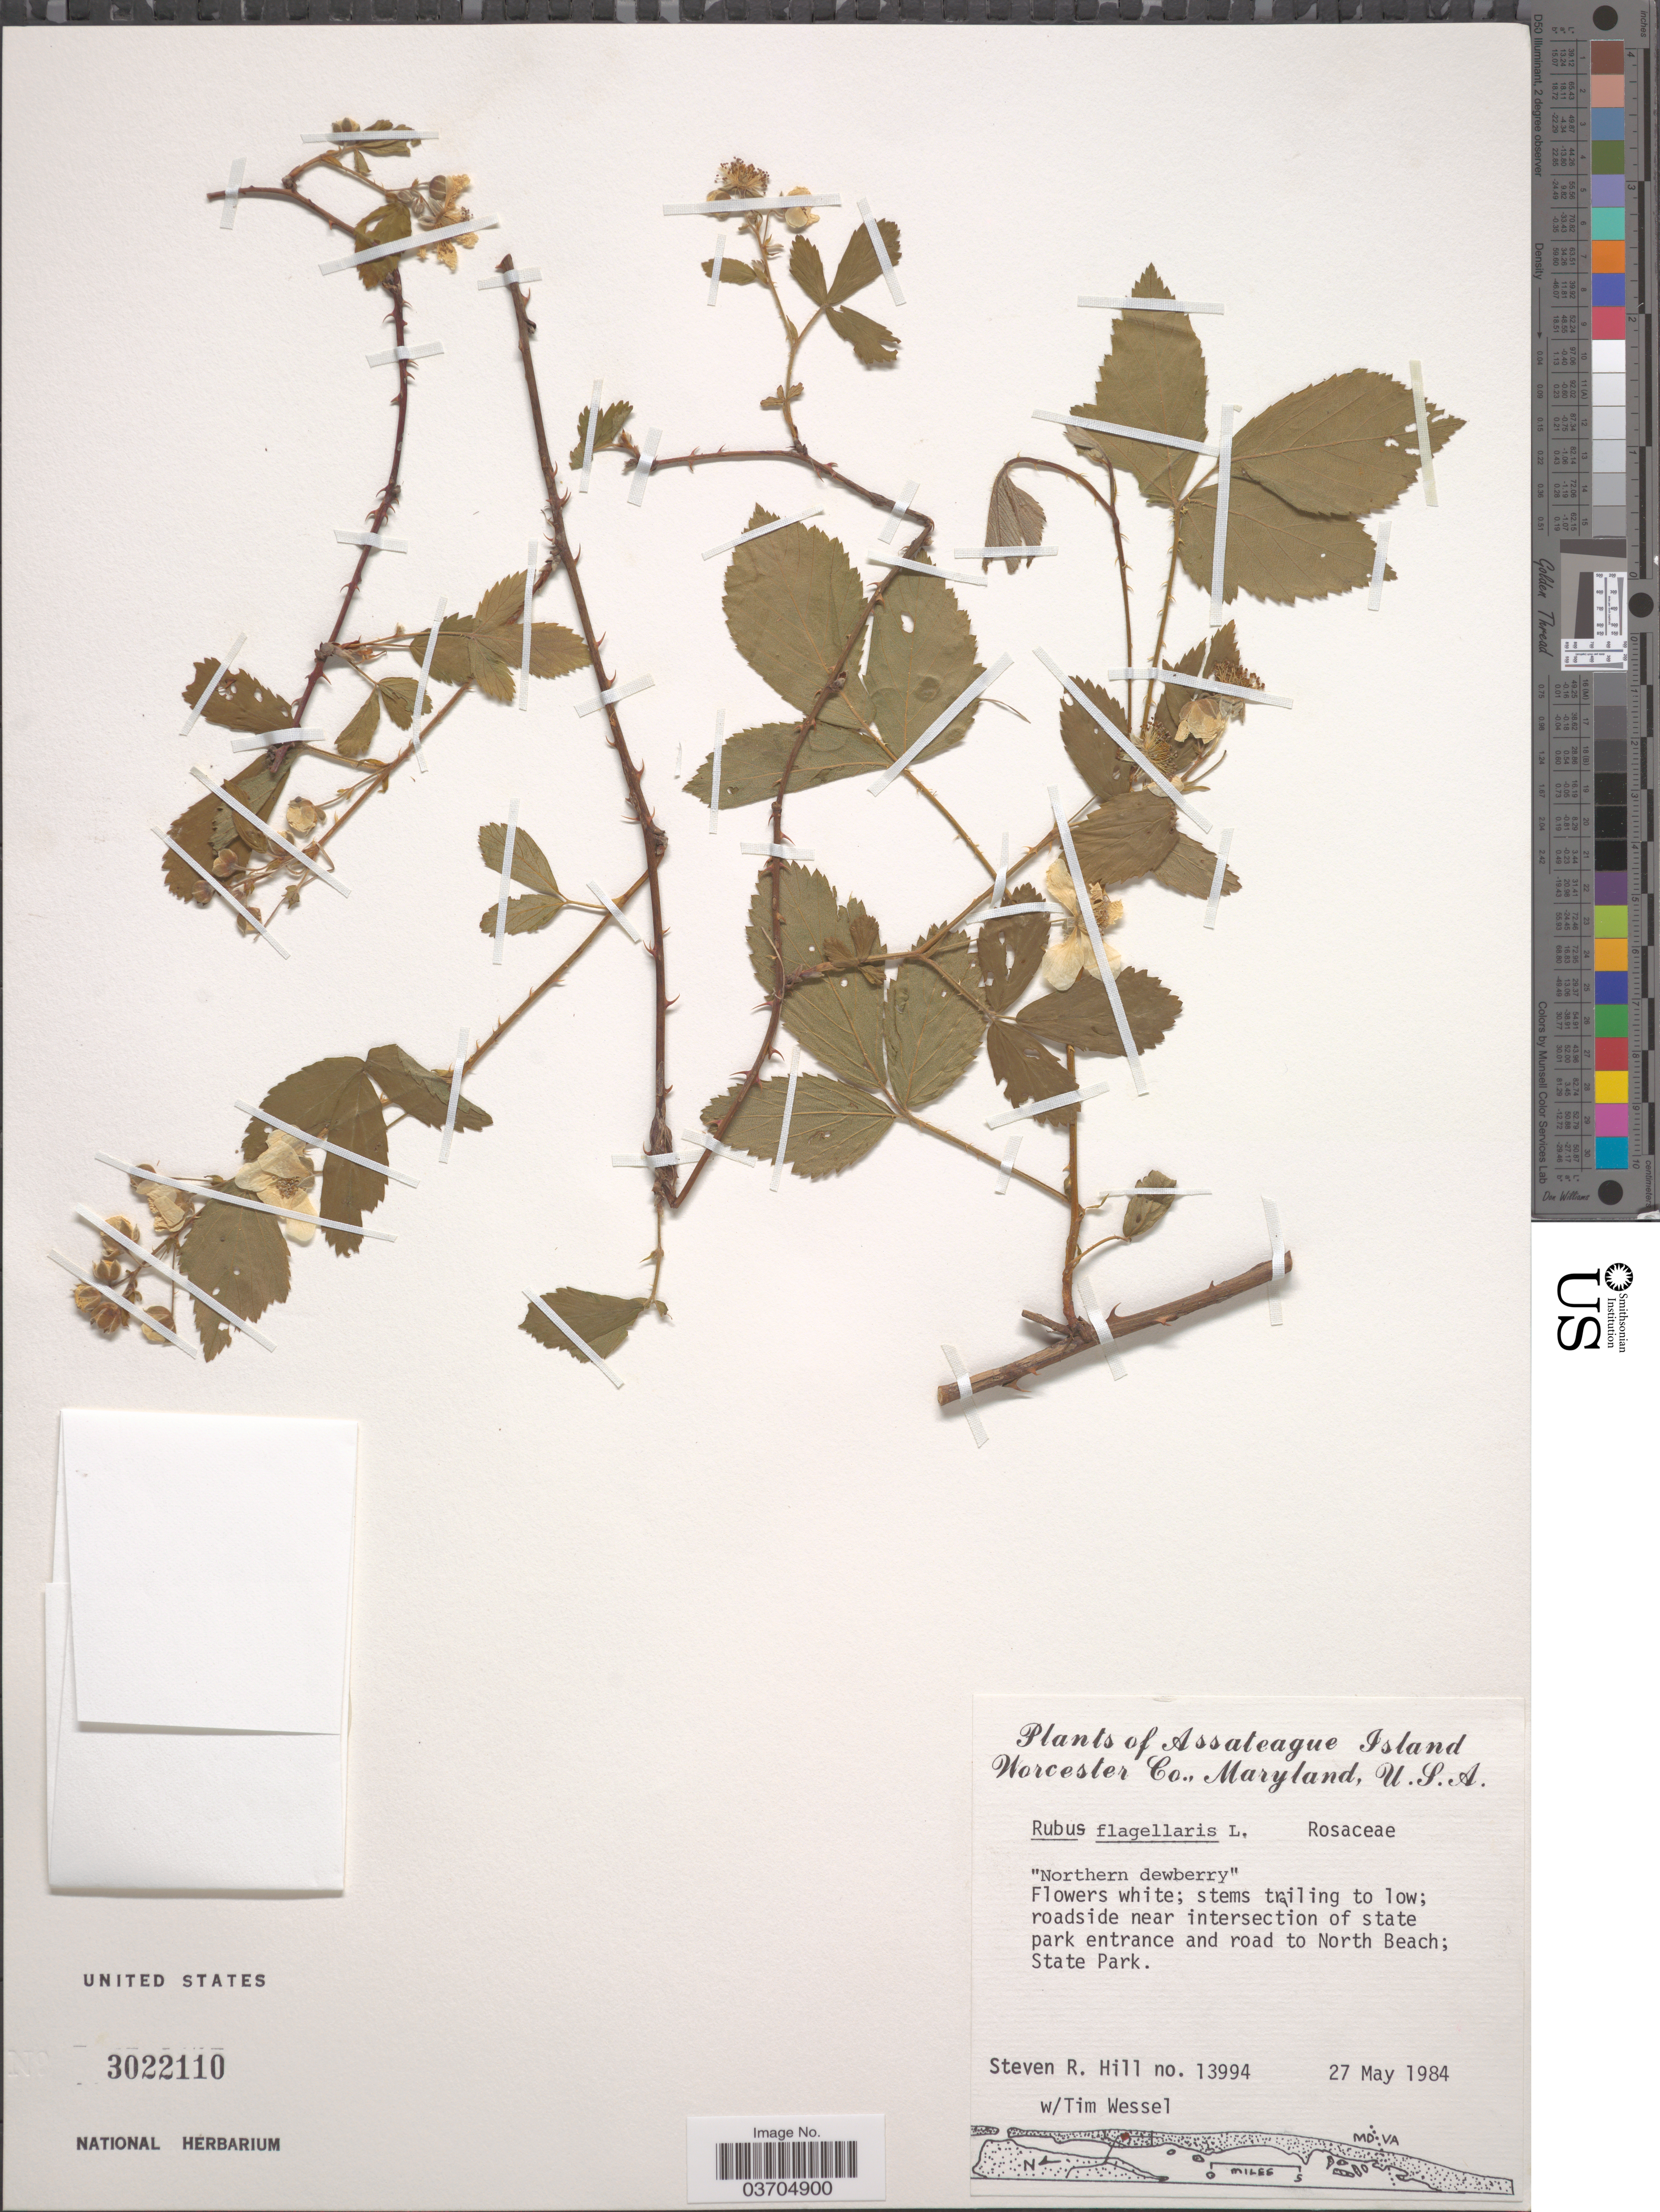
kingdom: Plantae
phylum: Tracheophyta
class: Magnoliopsida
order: Rosales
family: Rosaceae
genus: Rubus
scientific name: Rubus flagellaris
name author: Willd.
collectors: S. R. Hill & T. Wessel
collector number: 13994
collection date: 1984-05-27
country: United States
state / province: Maryland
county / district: Worcester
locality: Assateague Island Worcester Co., Maryland, U.S.A. "Northern dewberry". Roadside near intersection of state park entrance and road to North Beach; State Park.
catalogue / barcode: US 3022110